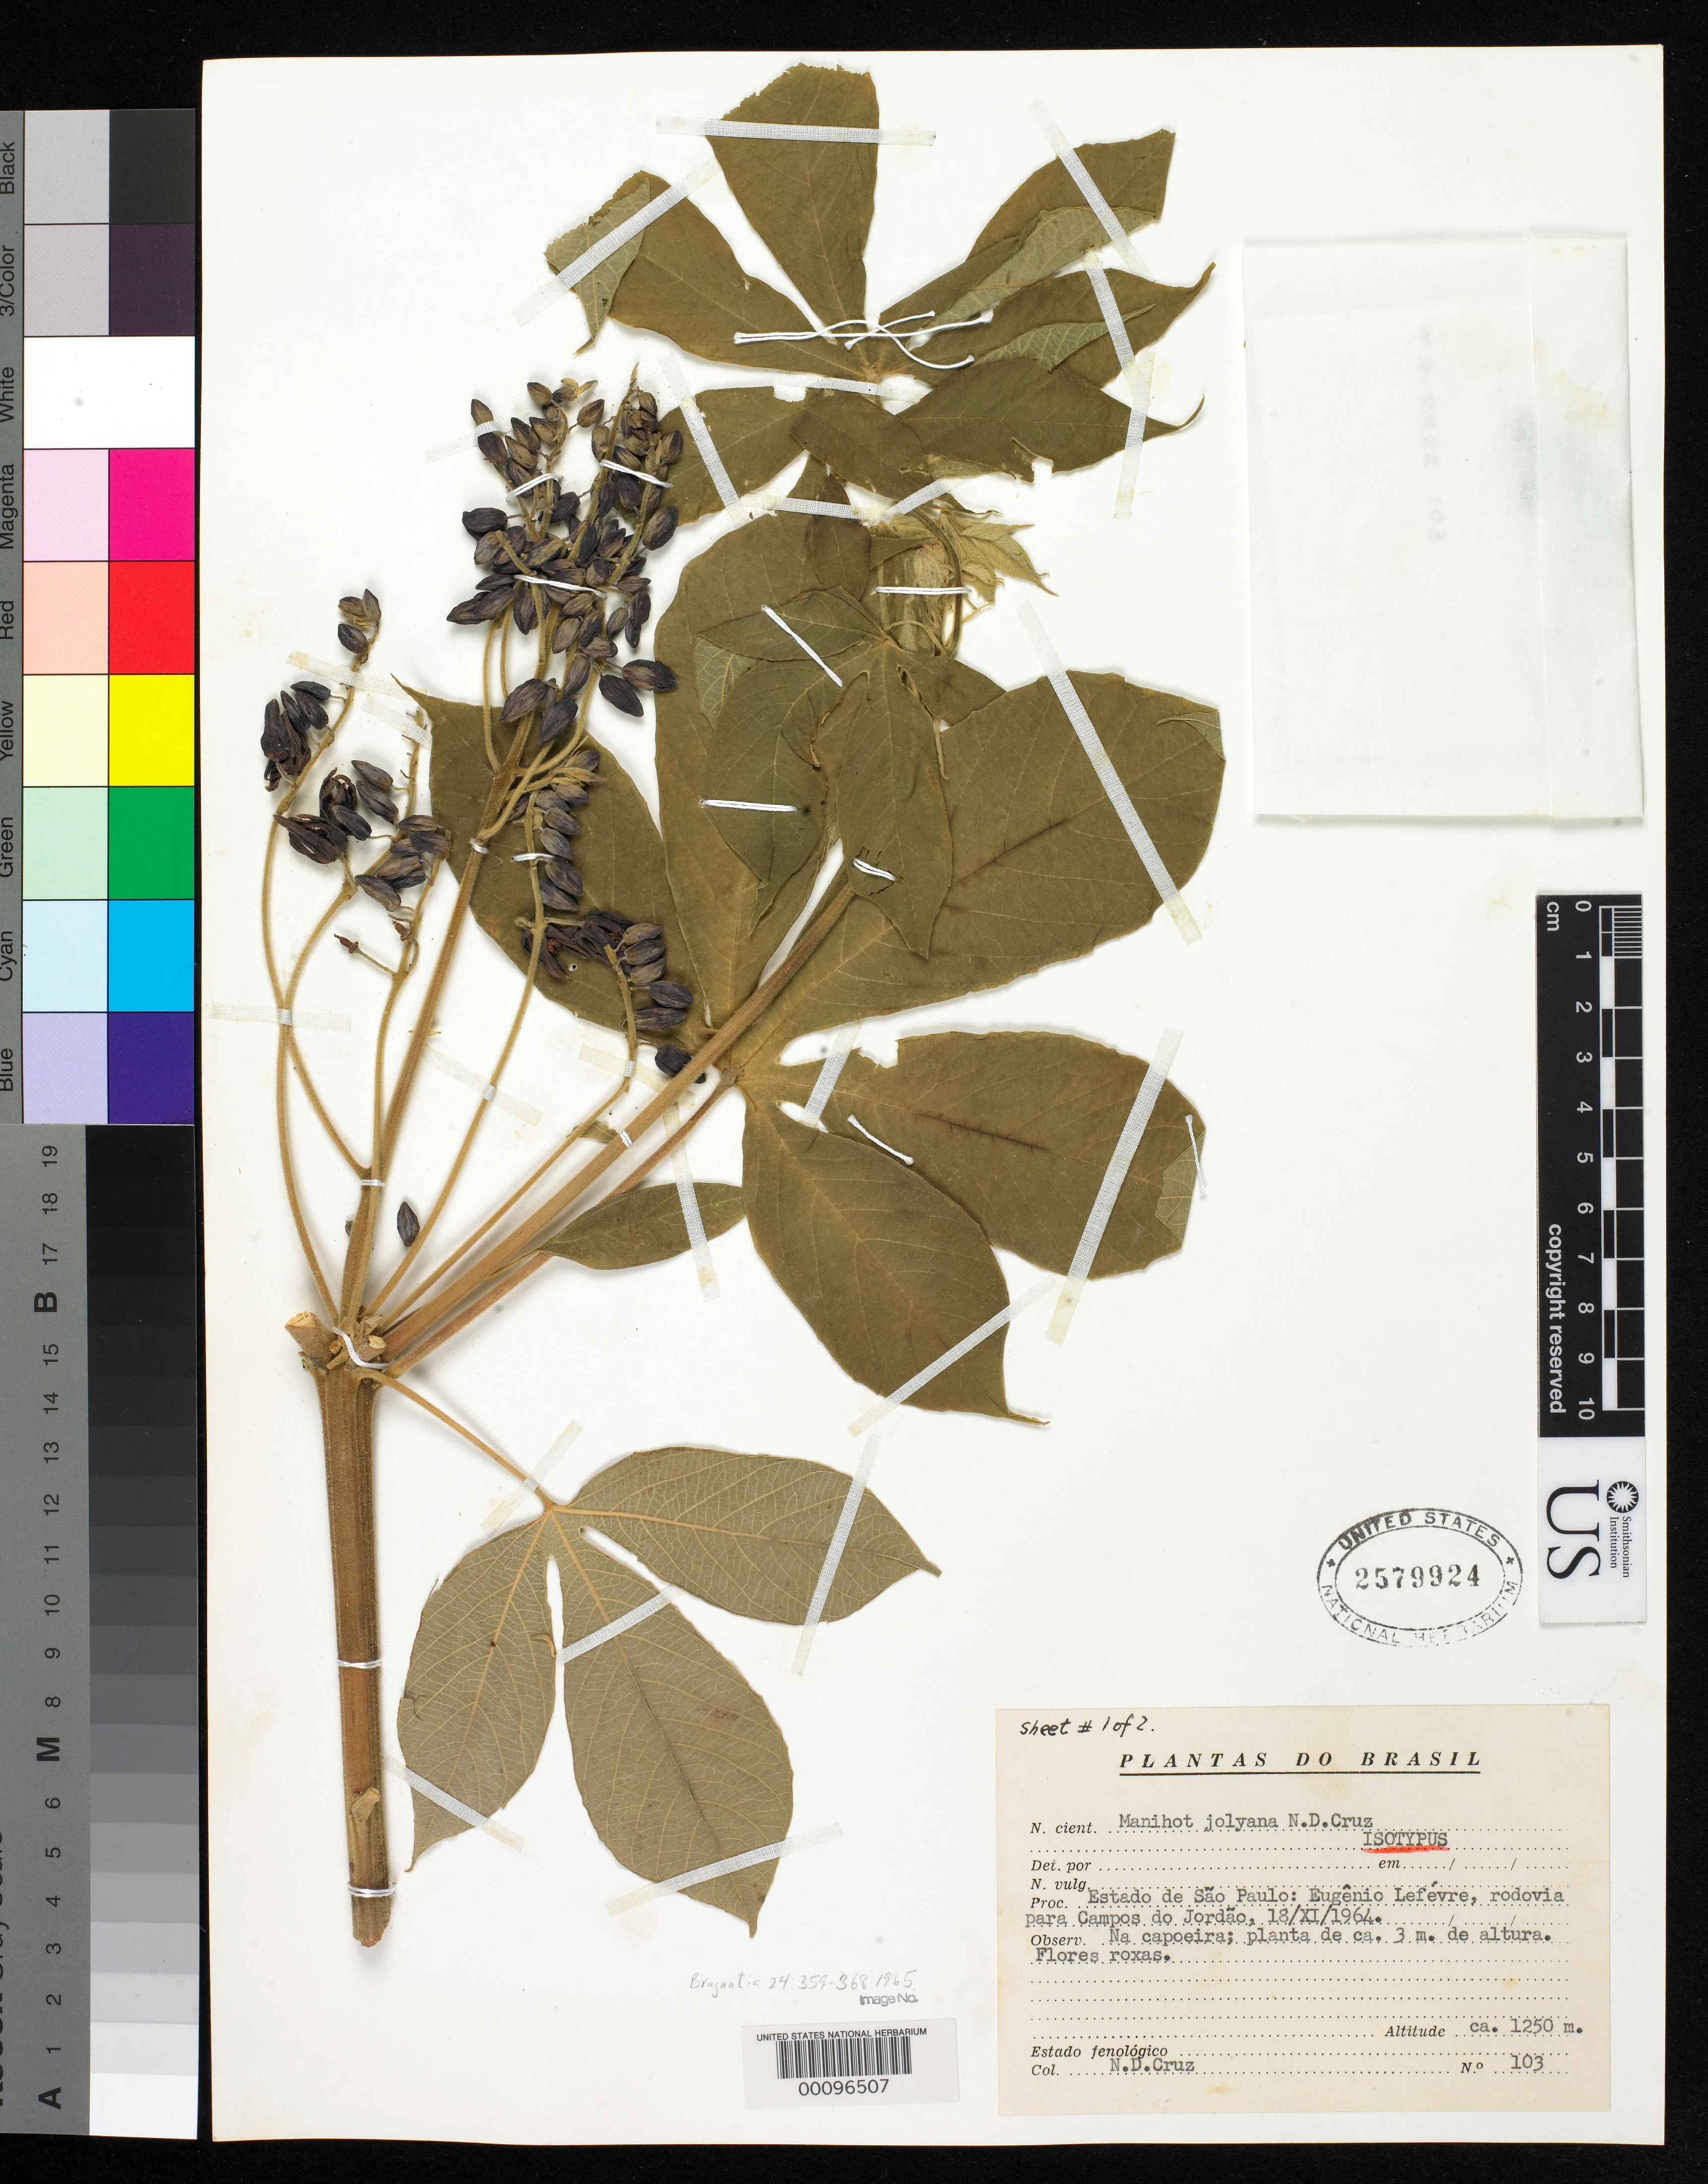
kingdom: Plantae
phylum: Tracheophyta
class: Magnoliopsida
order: Malpighiales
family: Euphorbiaceae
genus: Manihot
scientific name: Manihot jolyana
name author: Cruz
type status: Isotype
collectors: N. D. Cruz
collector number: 103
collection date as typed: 18 Nov 1964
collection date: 1964-11-18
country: Brazil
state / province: São Paulo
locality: Campos de Jordao.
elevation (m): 1250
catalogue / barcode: US 2579924